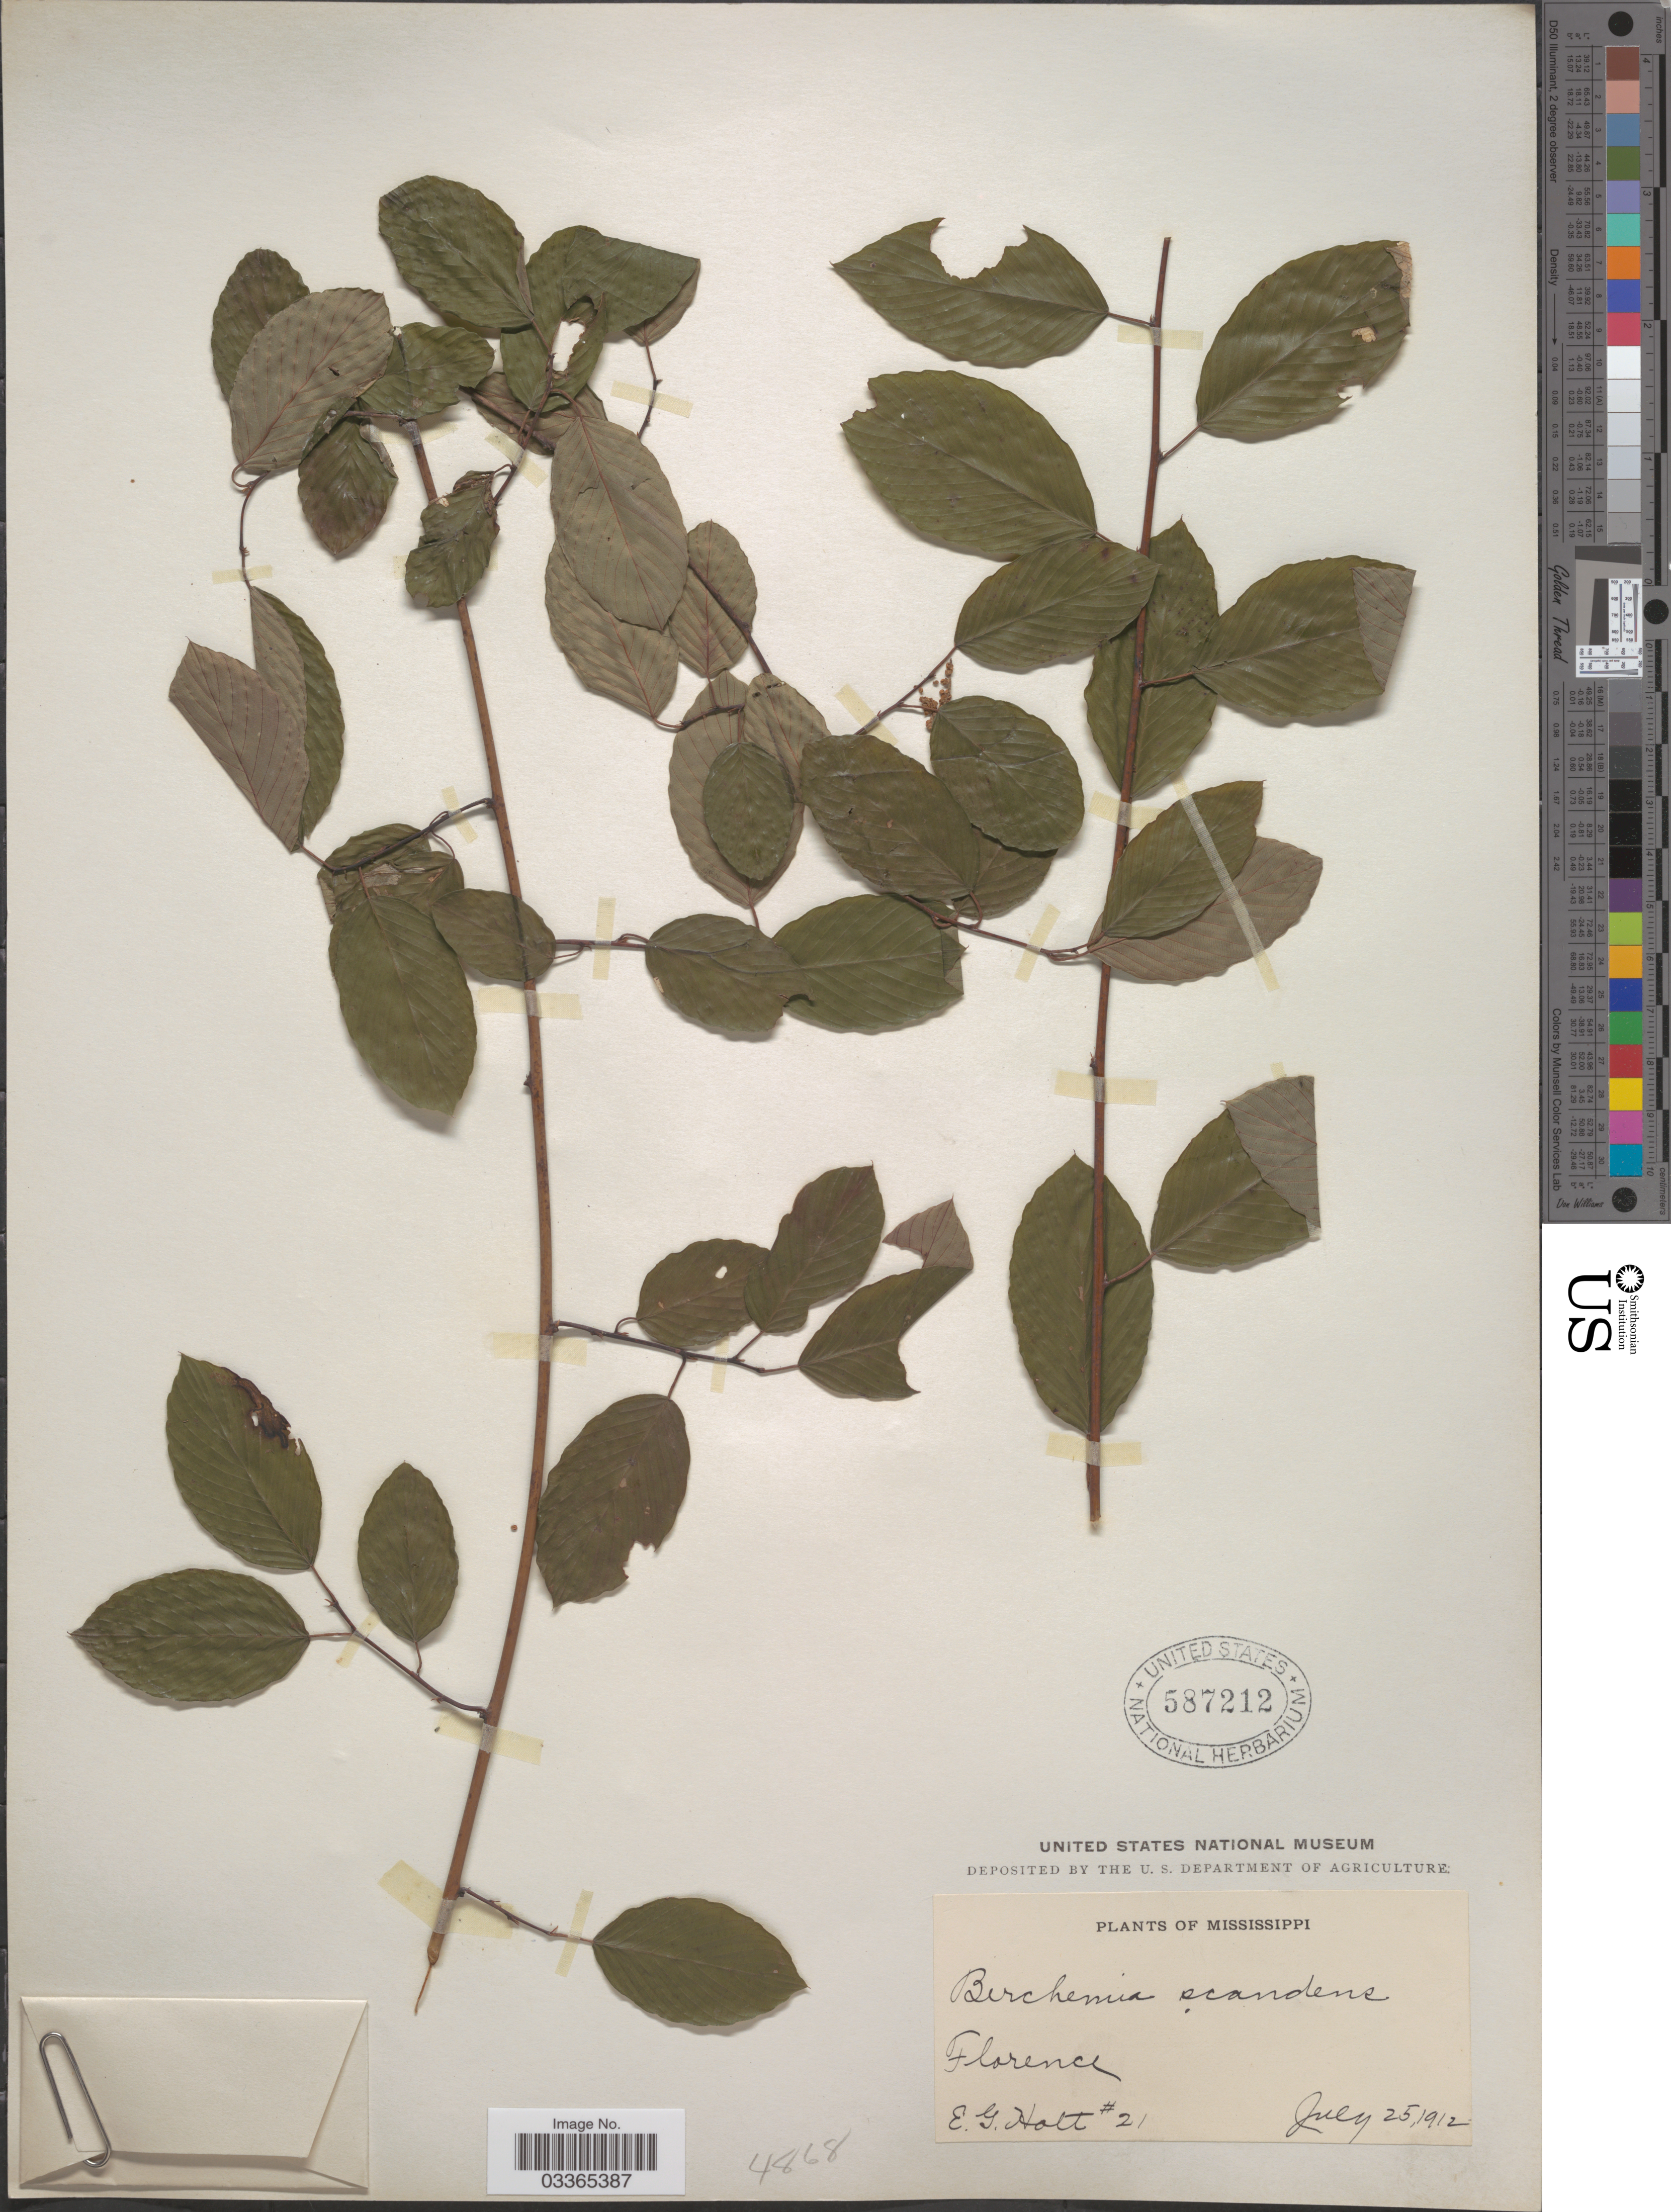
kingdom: Plantae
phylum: Tracheophyta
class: Magnoliopsida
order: Rosales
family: Rhamnaceae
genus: Berchemia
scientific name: Berchemia scandens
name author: (Hill) K. Koch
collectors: E. G. Holt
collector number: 21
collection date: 1912-07-25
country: United States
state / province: Mississippi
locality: Florence.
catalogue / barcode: US 587212